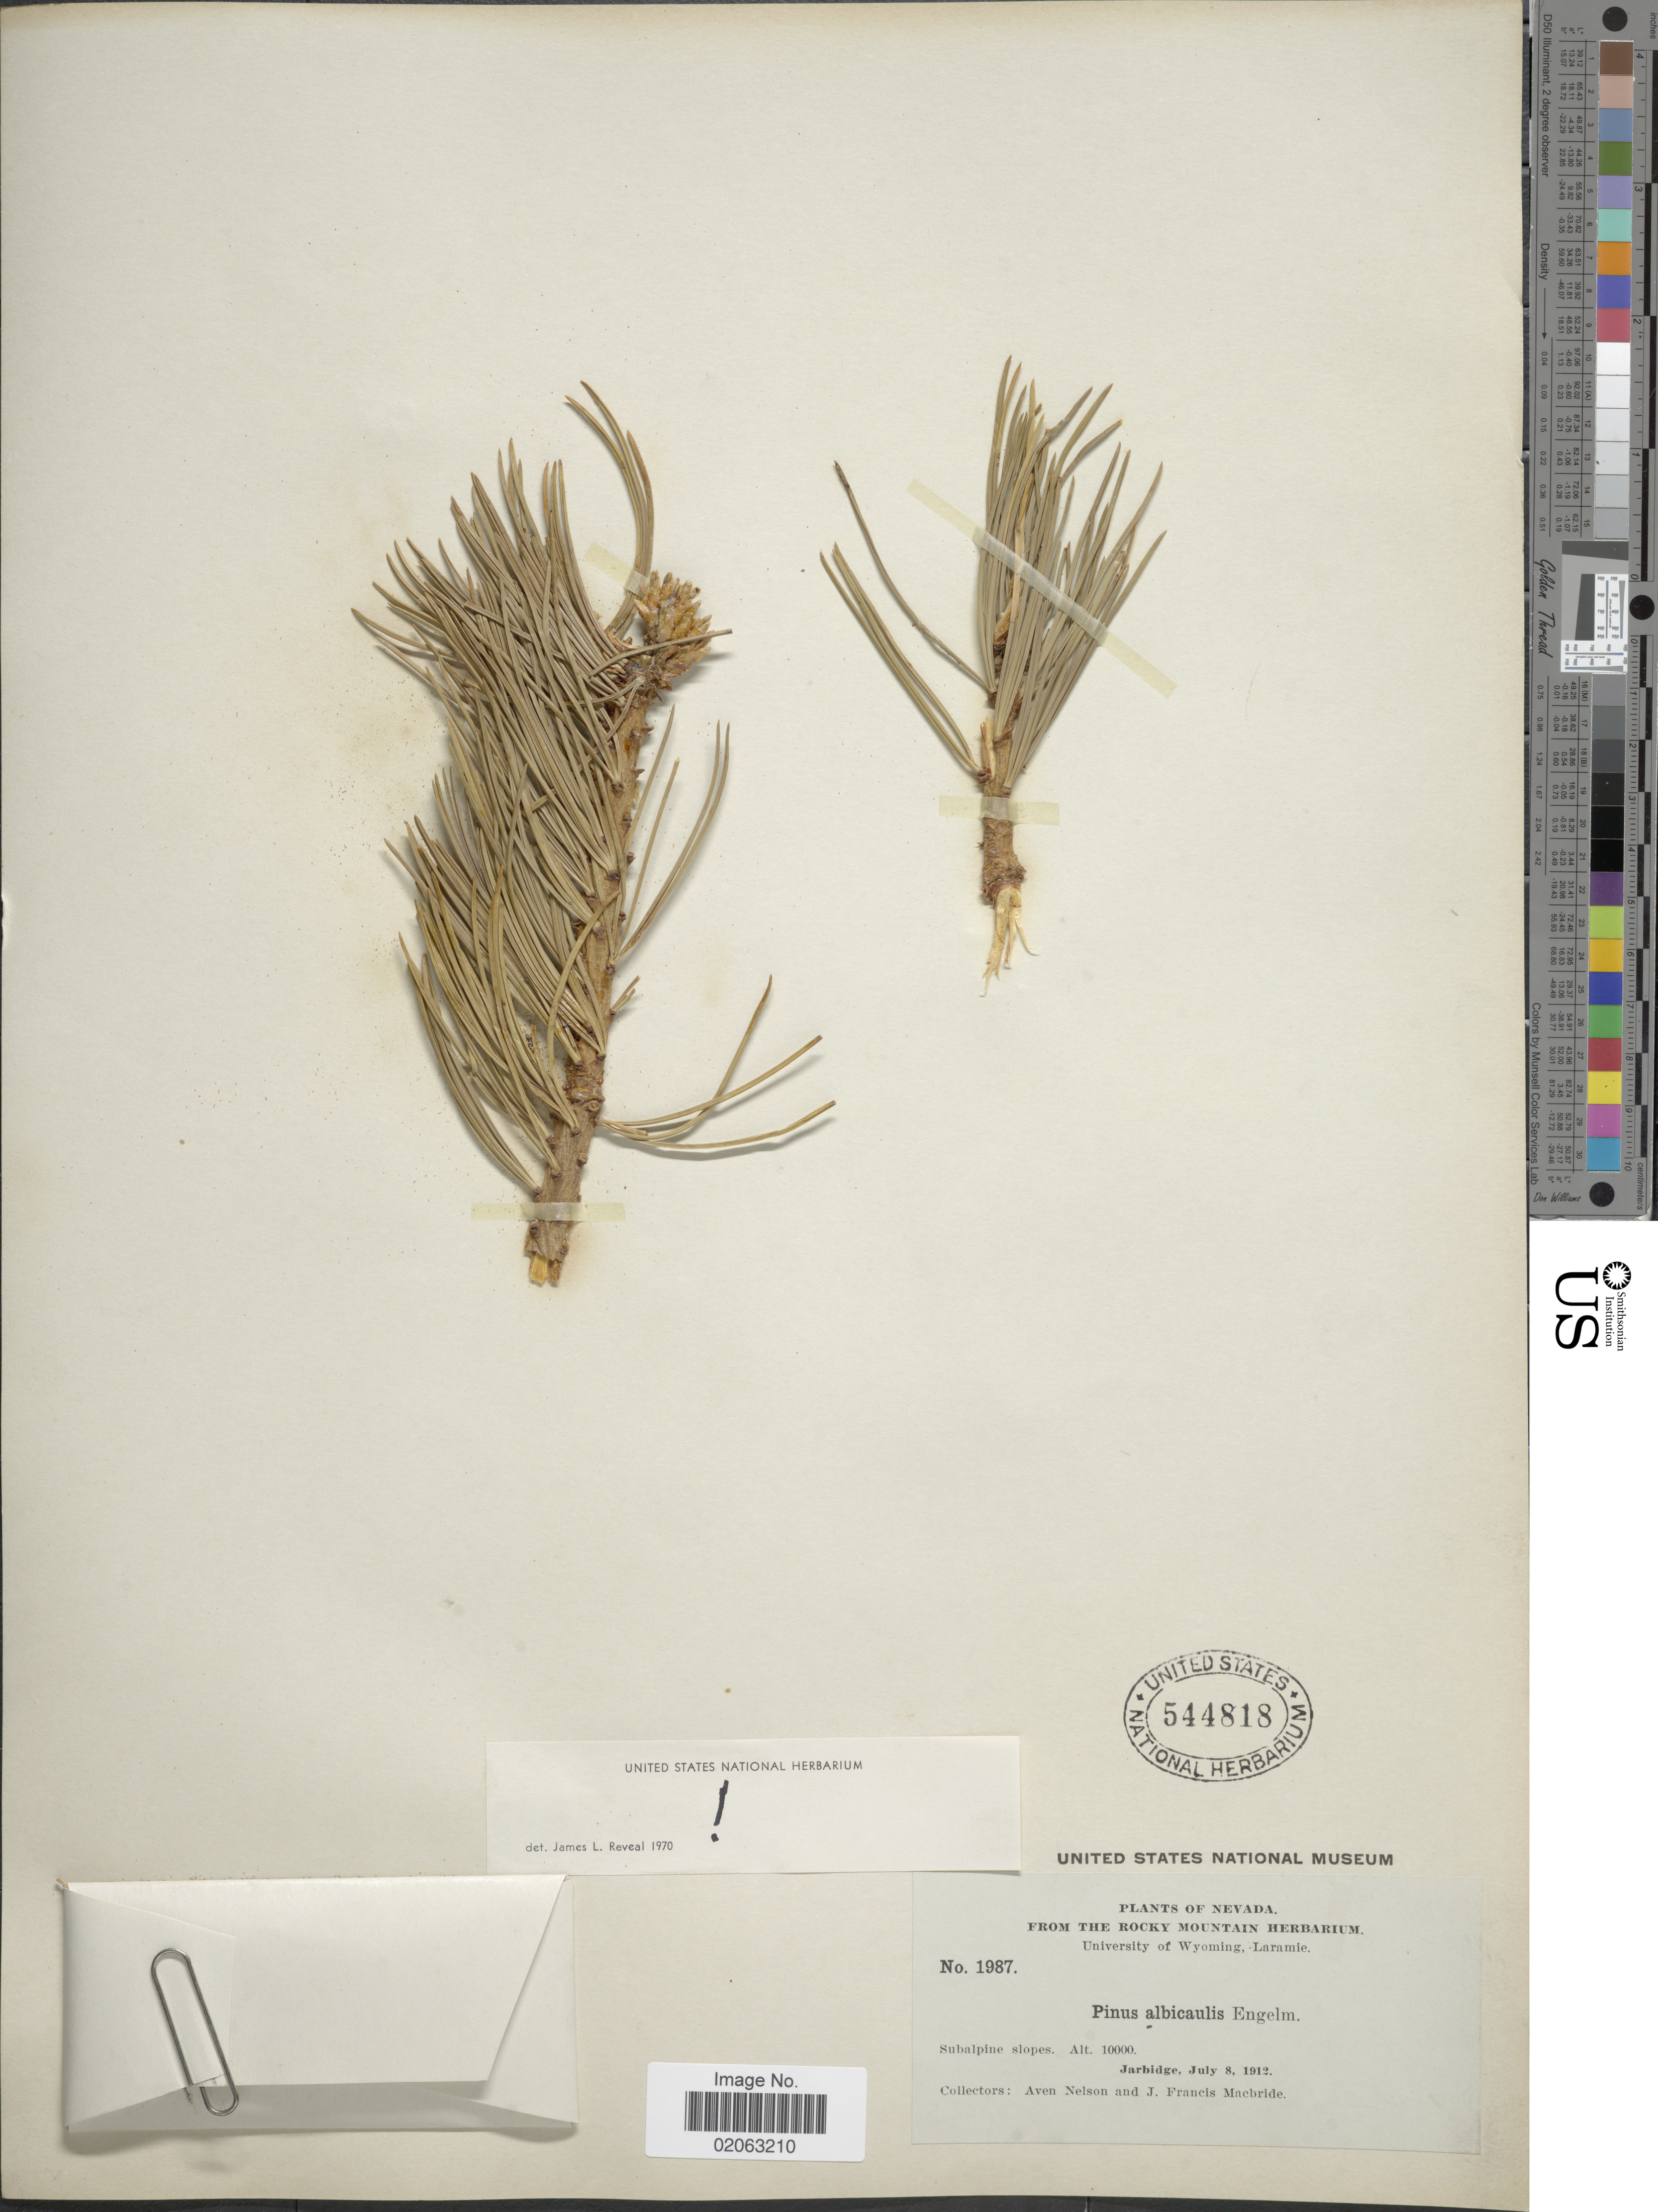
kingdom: Plantae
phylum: Tracheophyta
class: Pinopsida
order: Pinales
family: Pinaceae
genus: Pinus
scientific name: Pinus albicaulis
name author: Engelm.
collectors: A. Nelson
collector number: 1987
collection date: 1912-07-08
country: United States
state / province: Nevada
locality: Subalpine slopes, Jarbidge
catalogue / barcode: US 544818